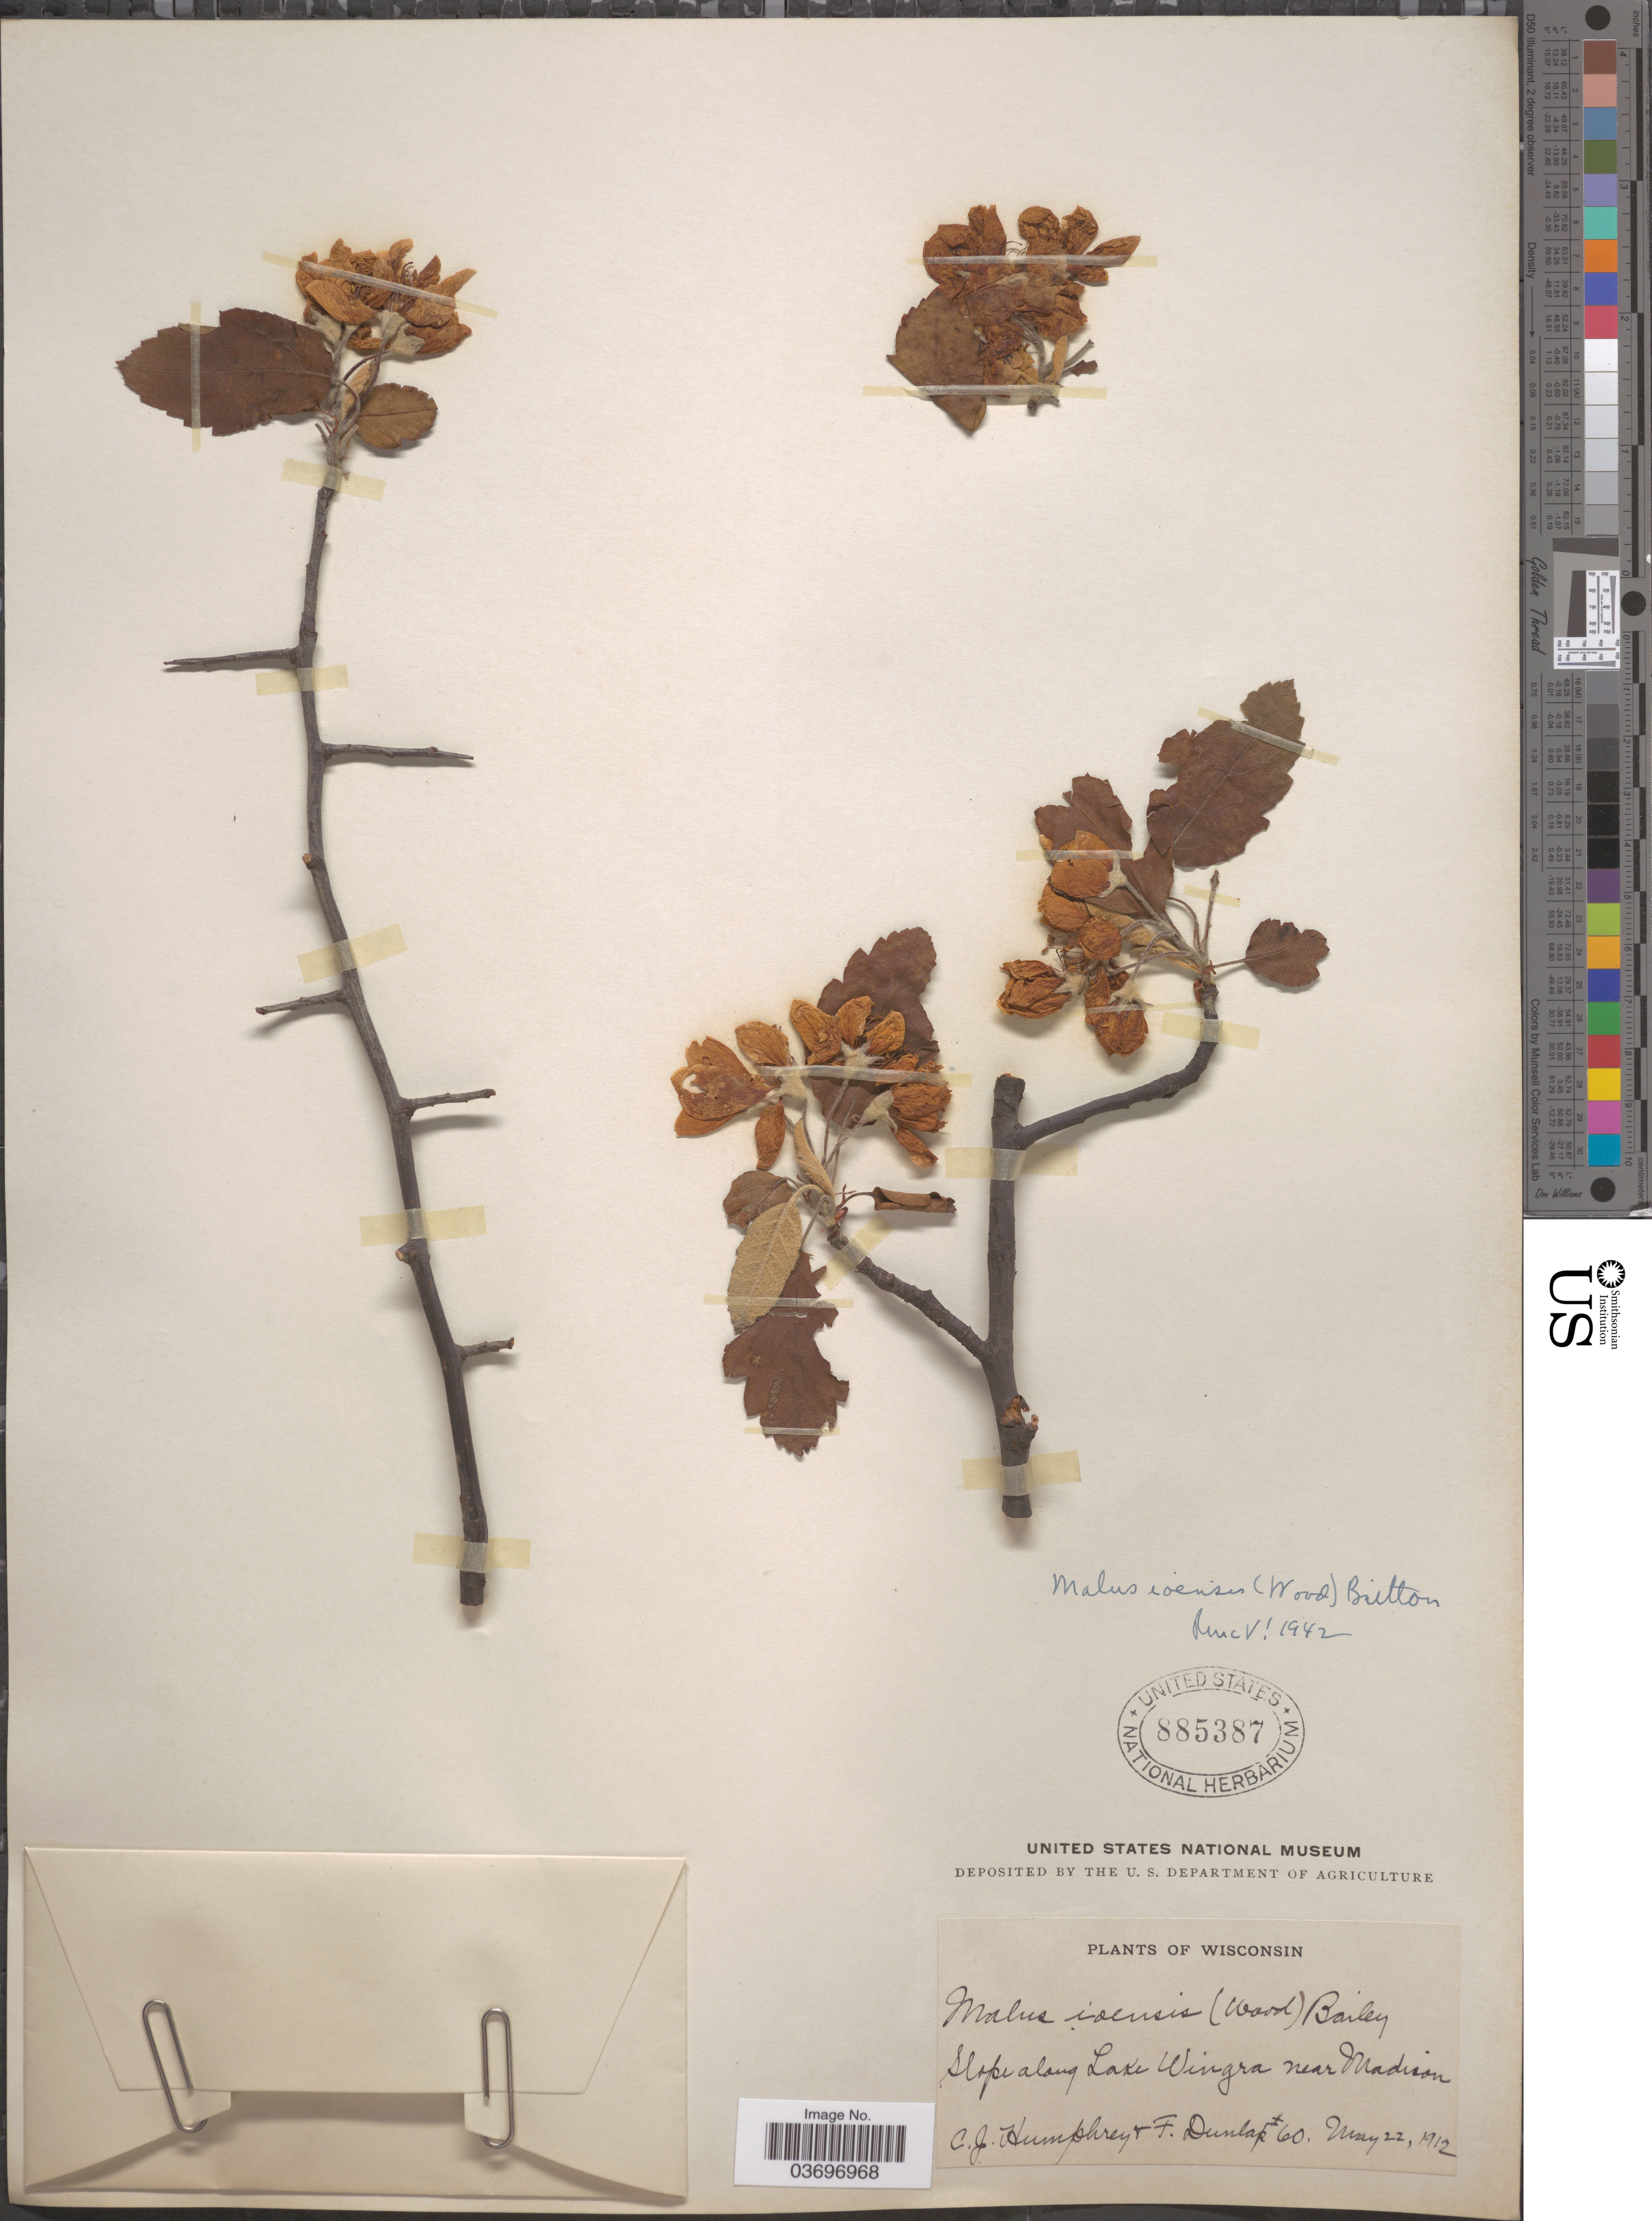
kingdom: Plantae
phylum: Tracheophyta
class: Magnoliopsida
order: Rosales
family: Rosaceae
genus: Malus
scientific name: Malus ioensis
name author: (Alph. Wood) Britton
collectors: C. Humphrey & F. Dunlap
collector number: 60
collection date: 1912-05-22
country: United States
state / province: Wisconsin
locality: Slope along Lake Wingra near Madison.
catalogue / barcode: US 885387